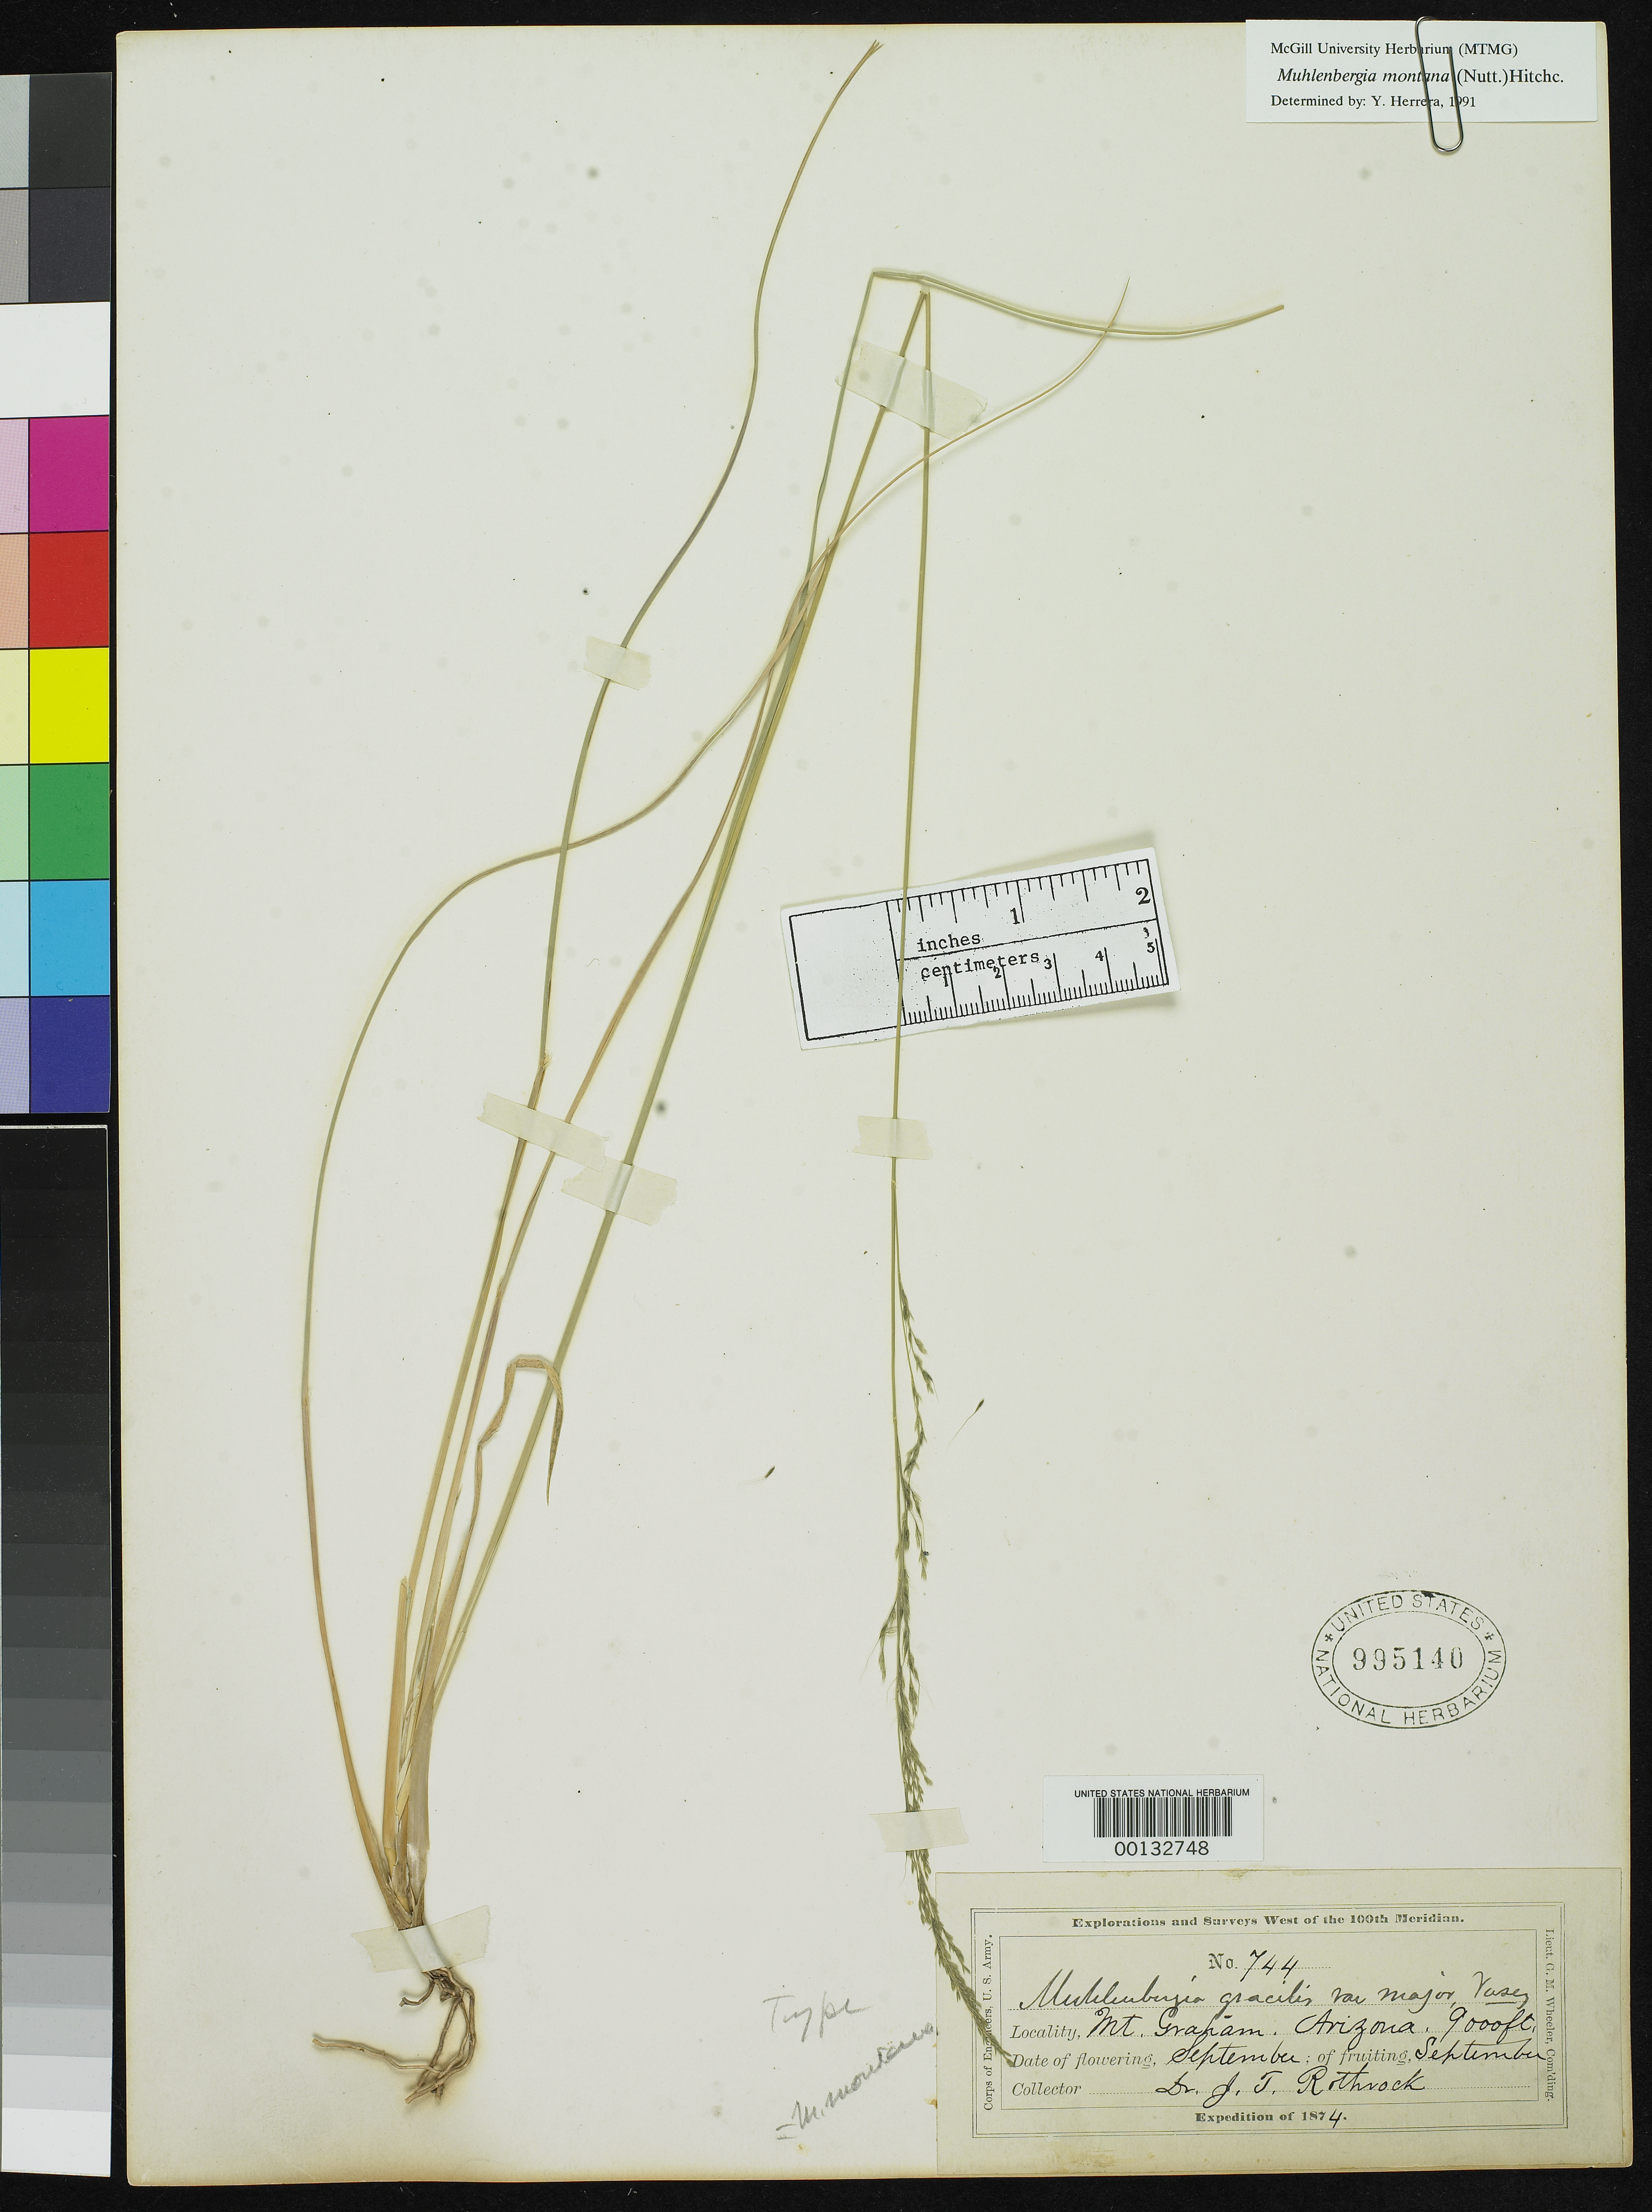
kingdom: Plantae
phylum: Tracheophyta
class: Liliopsida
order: Poales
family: Poaceae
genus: Muhlenbergia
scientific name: Muhlenbergia gracilis var. major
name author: Vasey in G.M. Wheeler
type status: Isotype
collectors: J. T. Rothrock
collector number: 744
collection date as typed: Sep 1874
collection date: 1874-09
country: United States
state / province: Arizona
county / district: Graham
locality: Mt. Graham.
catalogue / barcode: US 995140